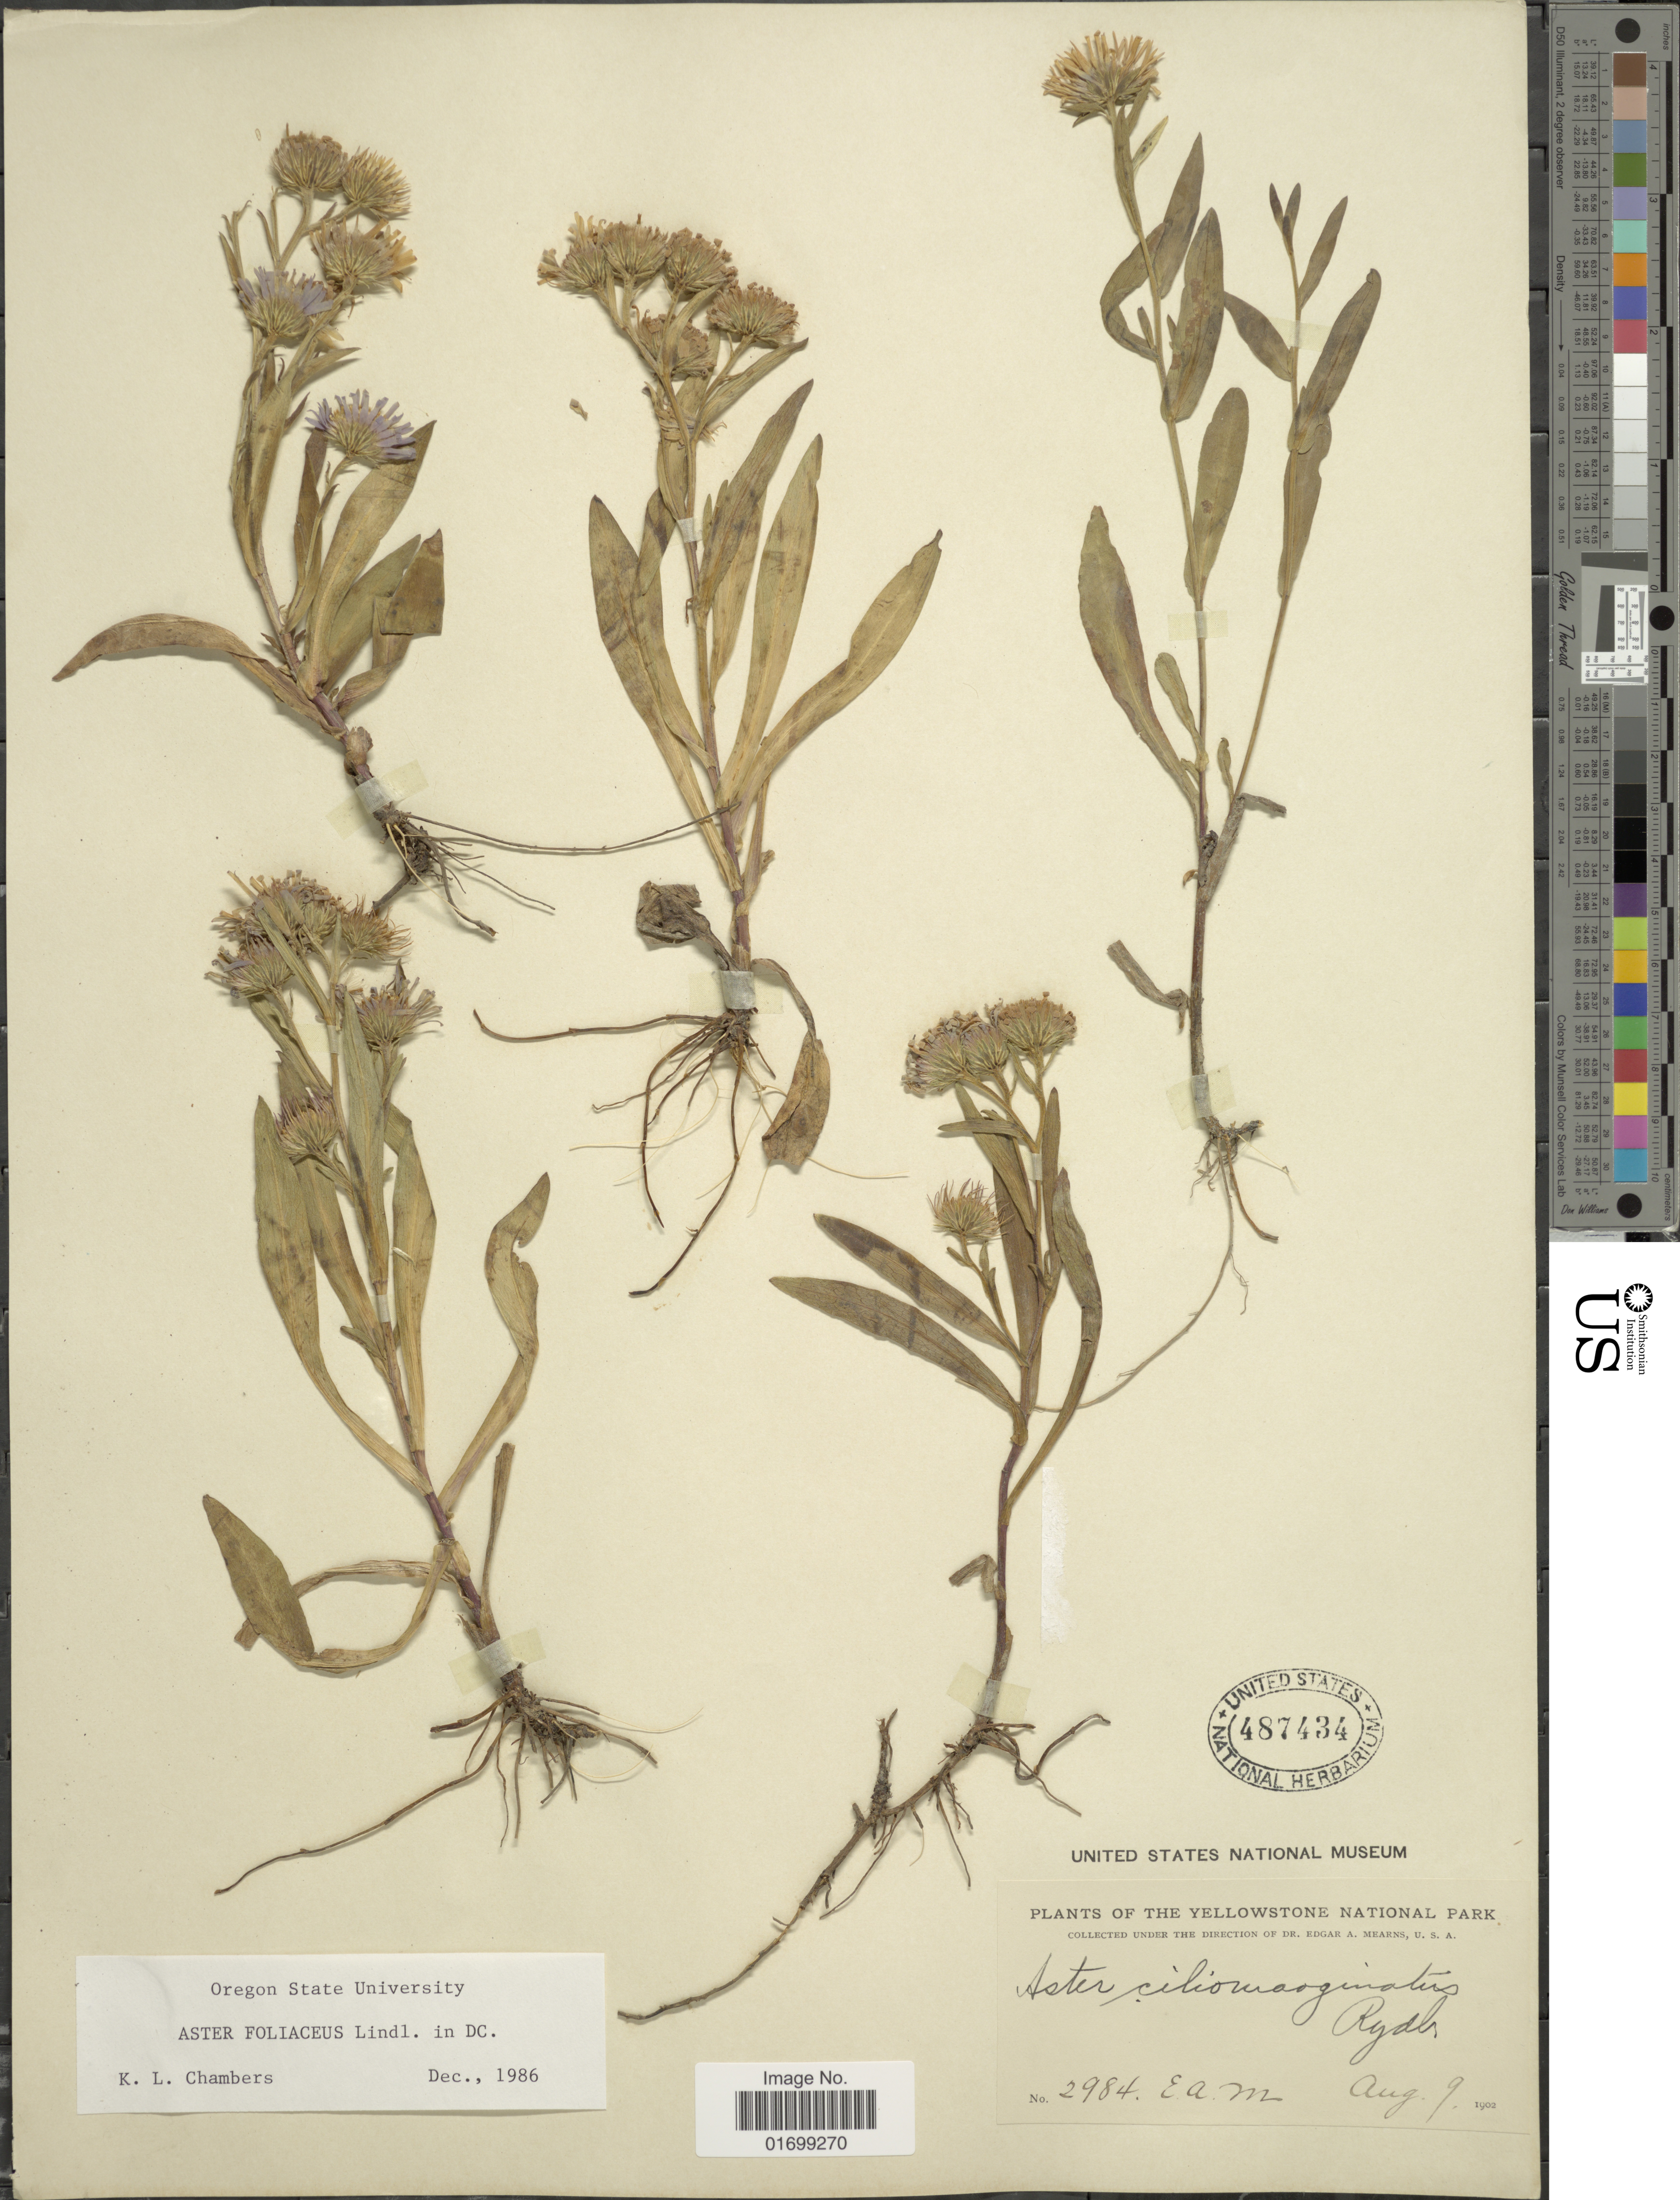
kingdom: Plantae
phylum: Tracheophyta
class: Magnoliopsida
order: Asterales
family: Asteraceae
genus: Symphyotrichum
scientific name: Symphyotrichum foliaceum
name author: (Lindl. ex DC.) G.L. Nesom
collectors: E. A. Mearns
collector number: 2984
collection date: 1902-08-09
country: United States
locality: Yellowstone National Park.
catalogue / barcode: US 487434